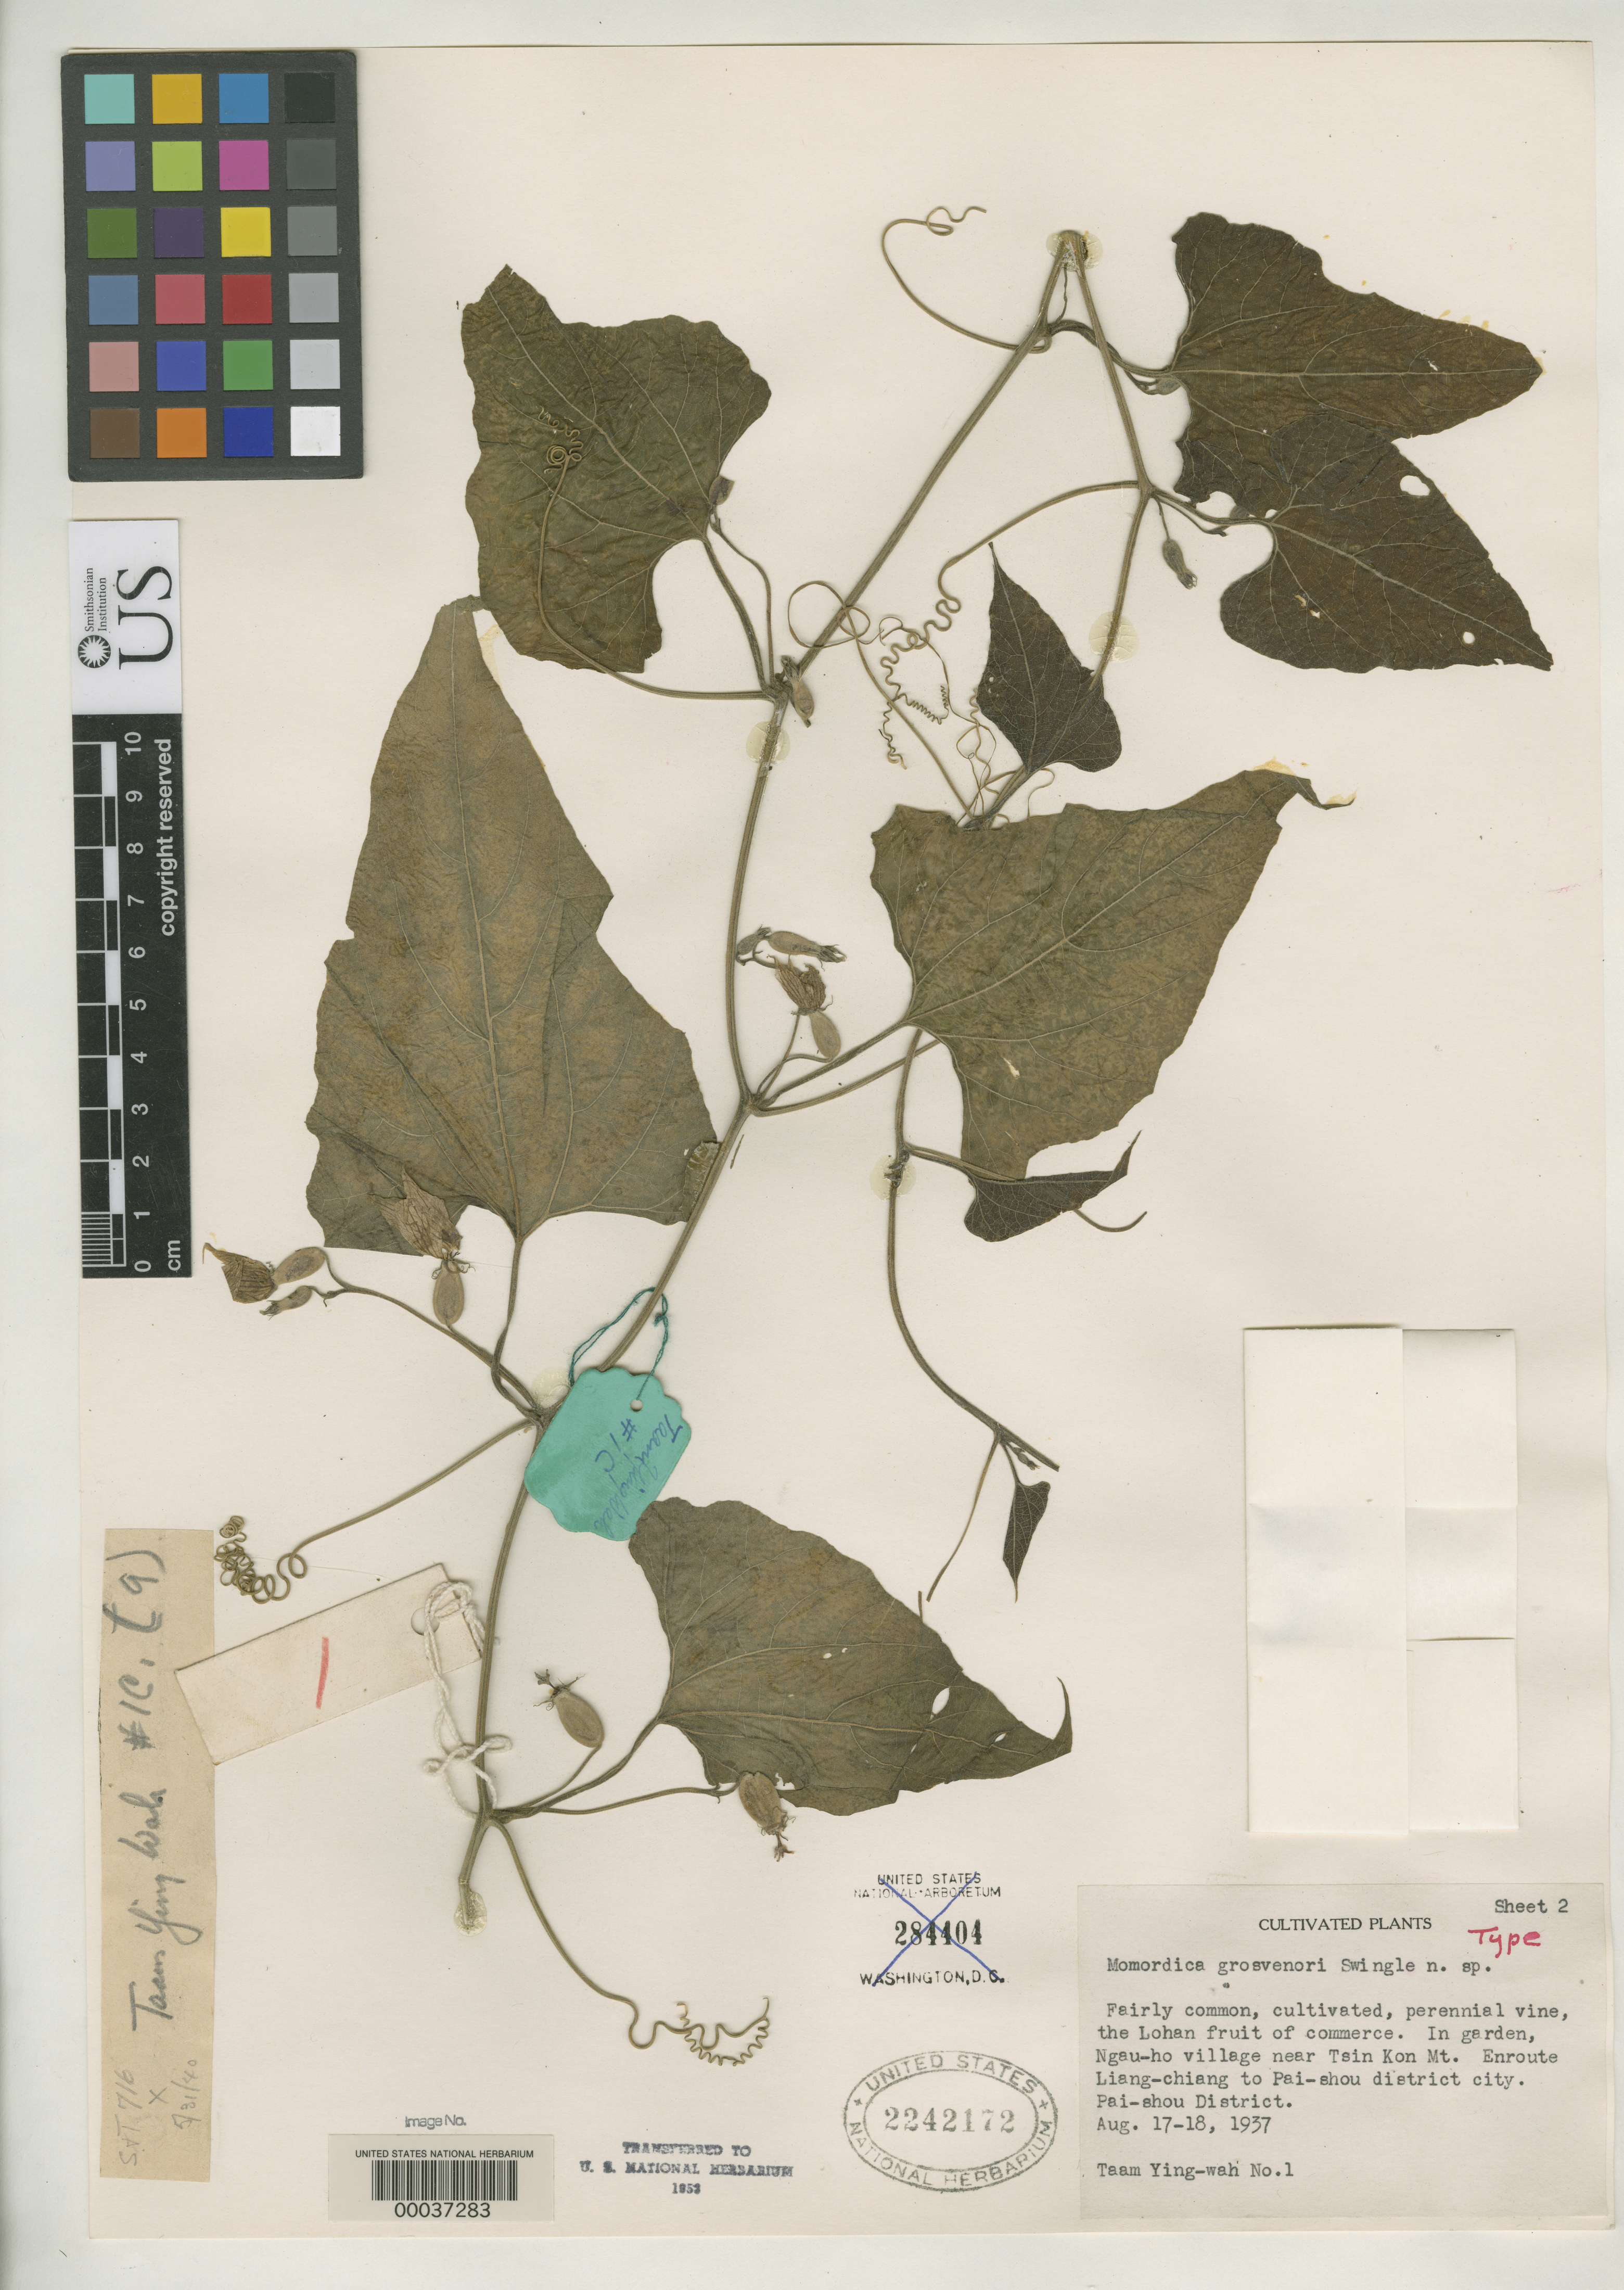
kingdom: Plantae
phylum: Tracheophyta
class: Magnoliopsida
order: Cucurbitales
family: Cucurbitaceae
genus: Momordica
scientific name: Momordica grosvenorii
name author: Swingle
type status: Holotype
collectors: Y. W. Taam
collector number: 1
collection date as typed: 17 Aug 1937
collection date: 1937-08-17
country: China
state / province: Guangxi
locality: Niu-ho village, near Chien-kan.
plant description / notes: Holotype (mounted on 2 sheets), originally deposited at National Arboretum, transferred to U.S. National Herbarium in 1953.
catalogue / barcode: US 2242172